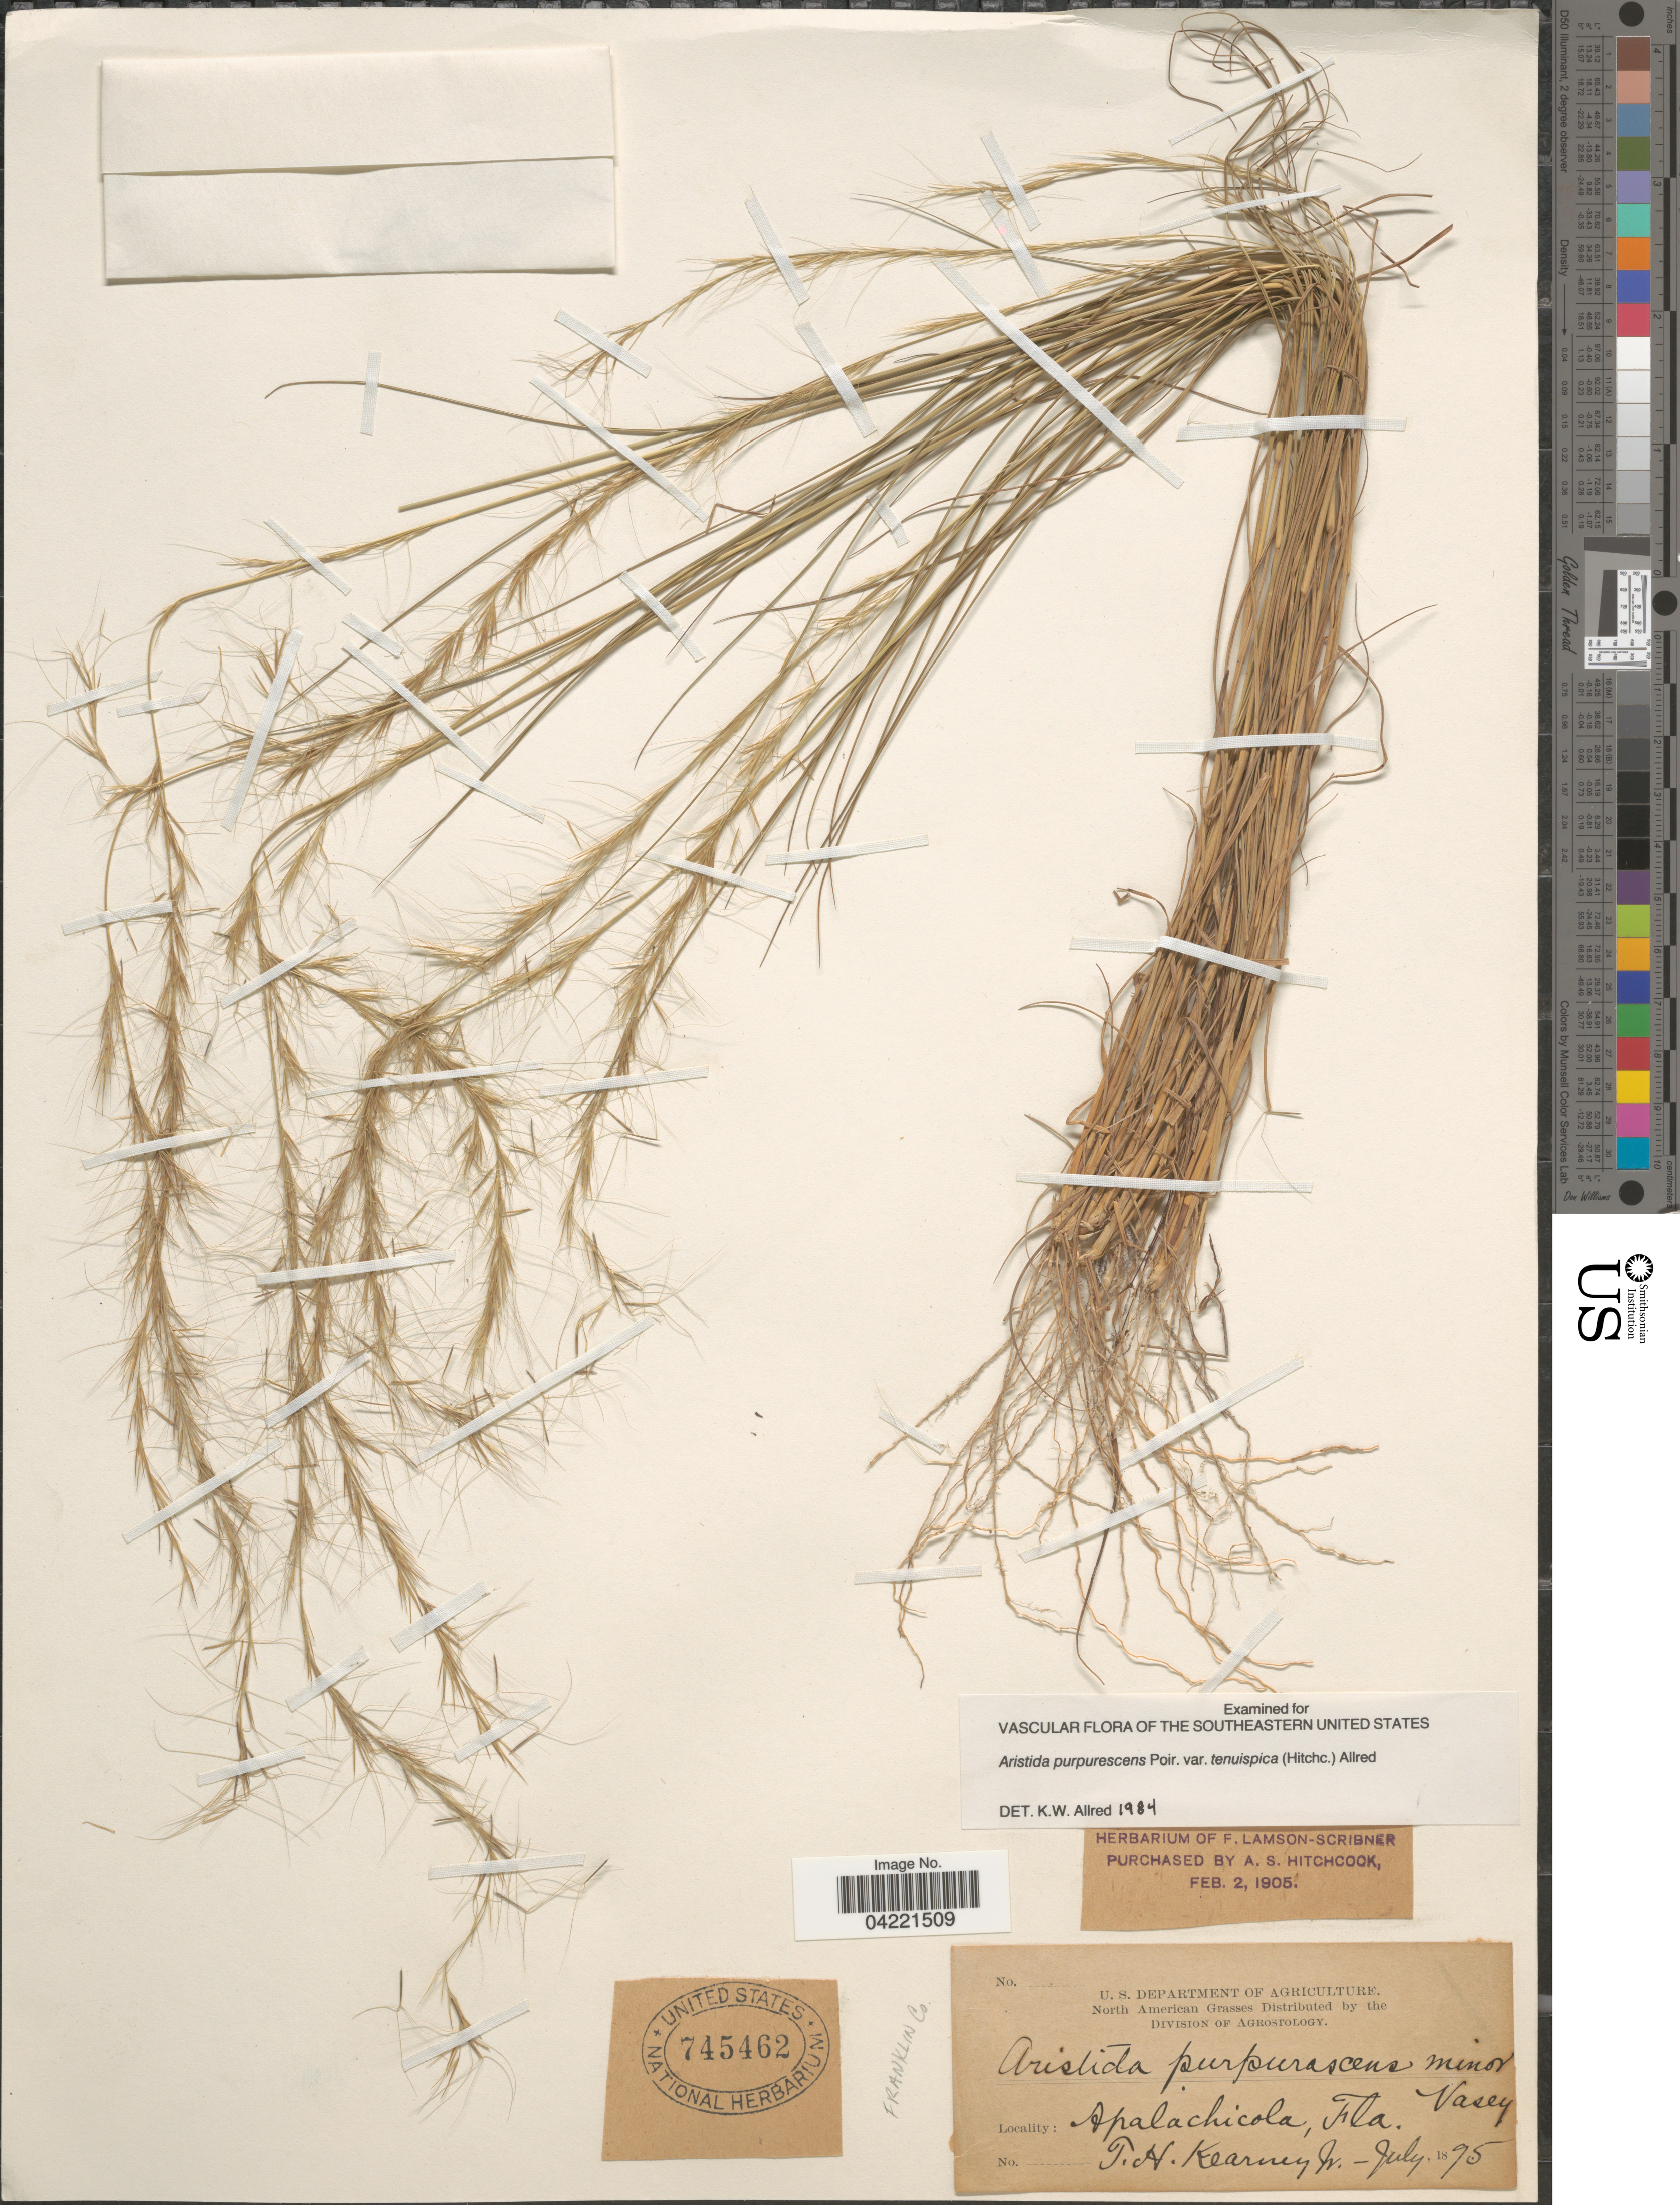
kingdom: Plantae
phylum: Tracheophyta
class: Liliopsida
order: Poales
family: Poaceae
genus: Aristida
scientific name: Aristida purpurascens var. tenuispica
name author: (Hitchc.) Allred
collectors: T. H. Kearney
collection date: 1895-07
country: United States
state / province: Florida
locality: Apalachicola. Franklin Co.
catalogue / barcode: US 745462